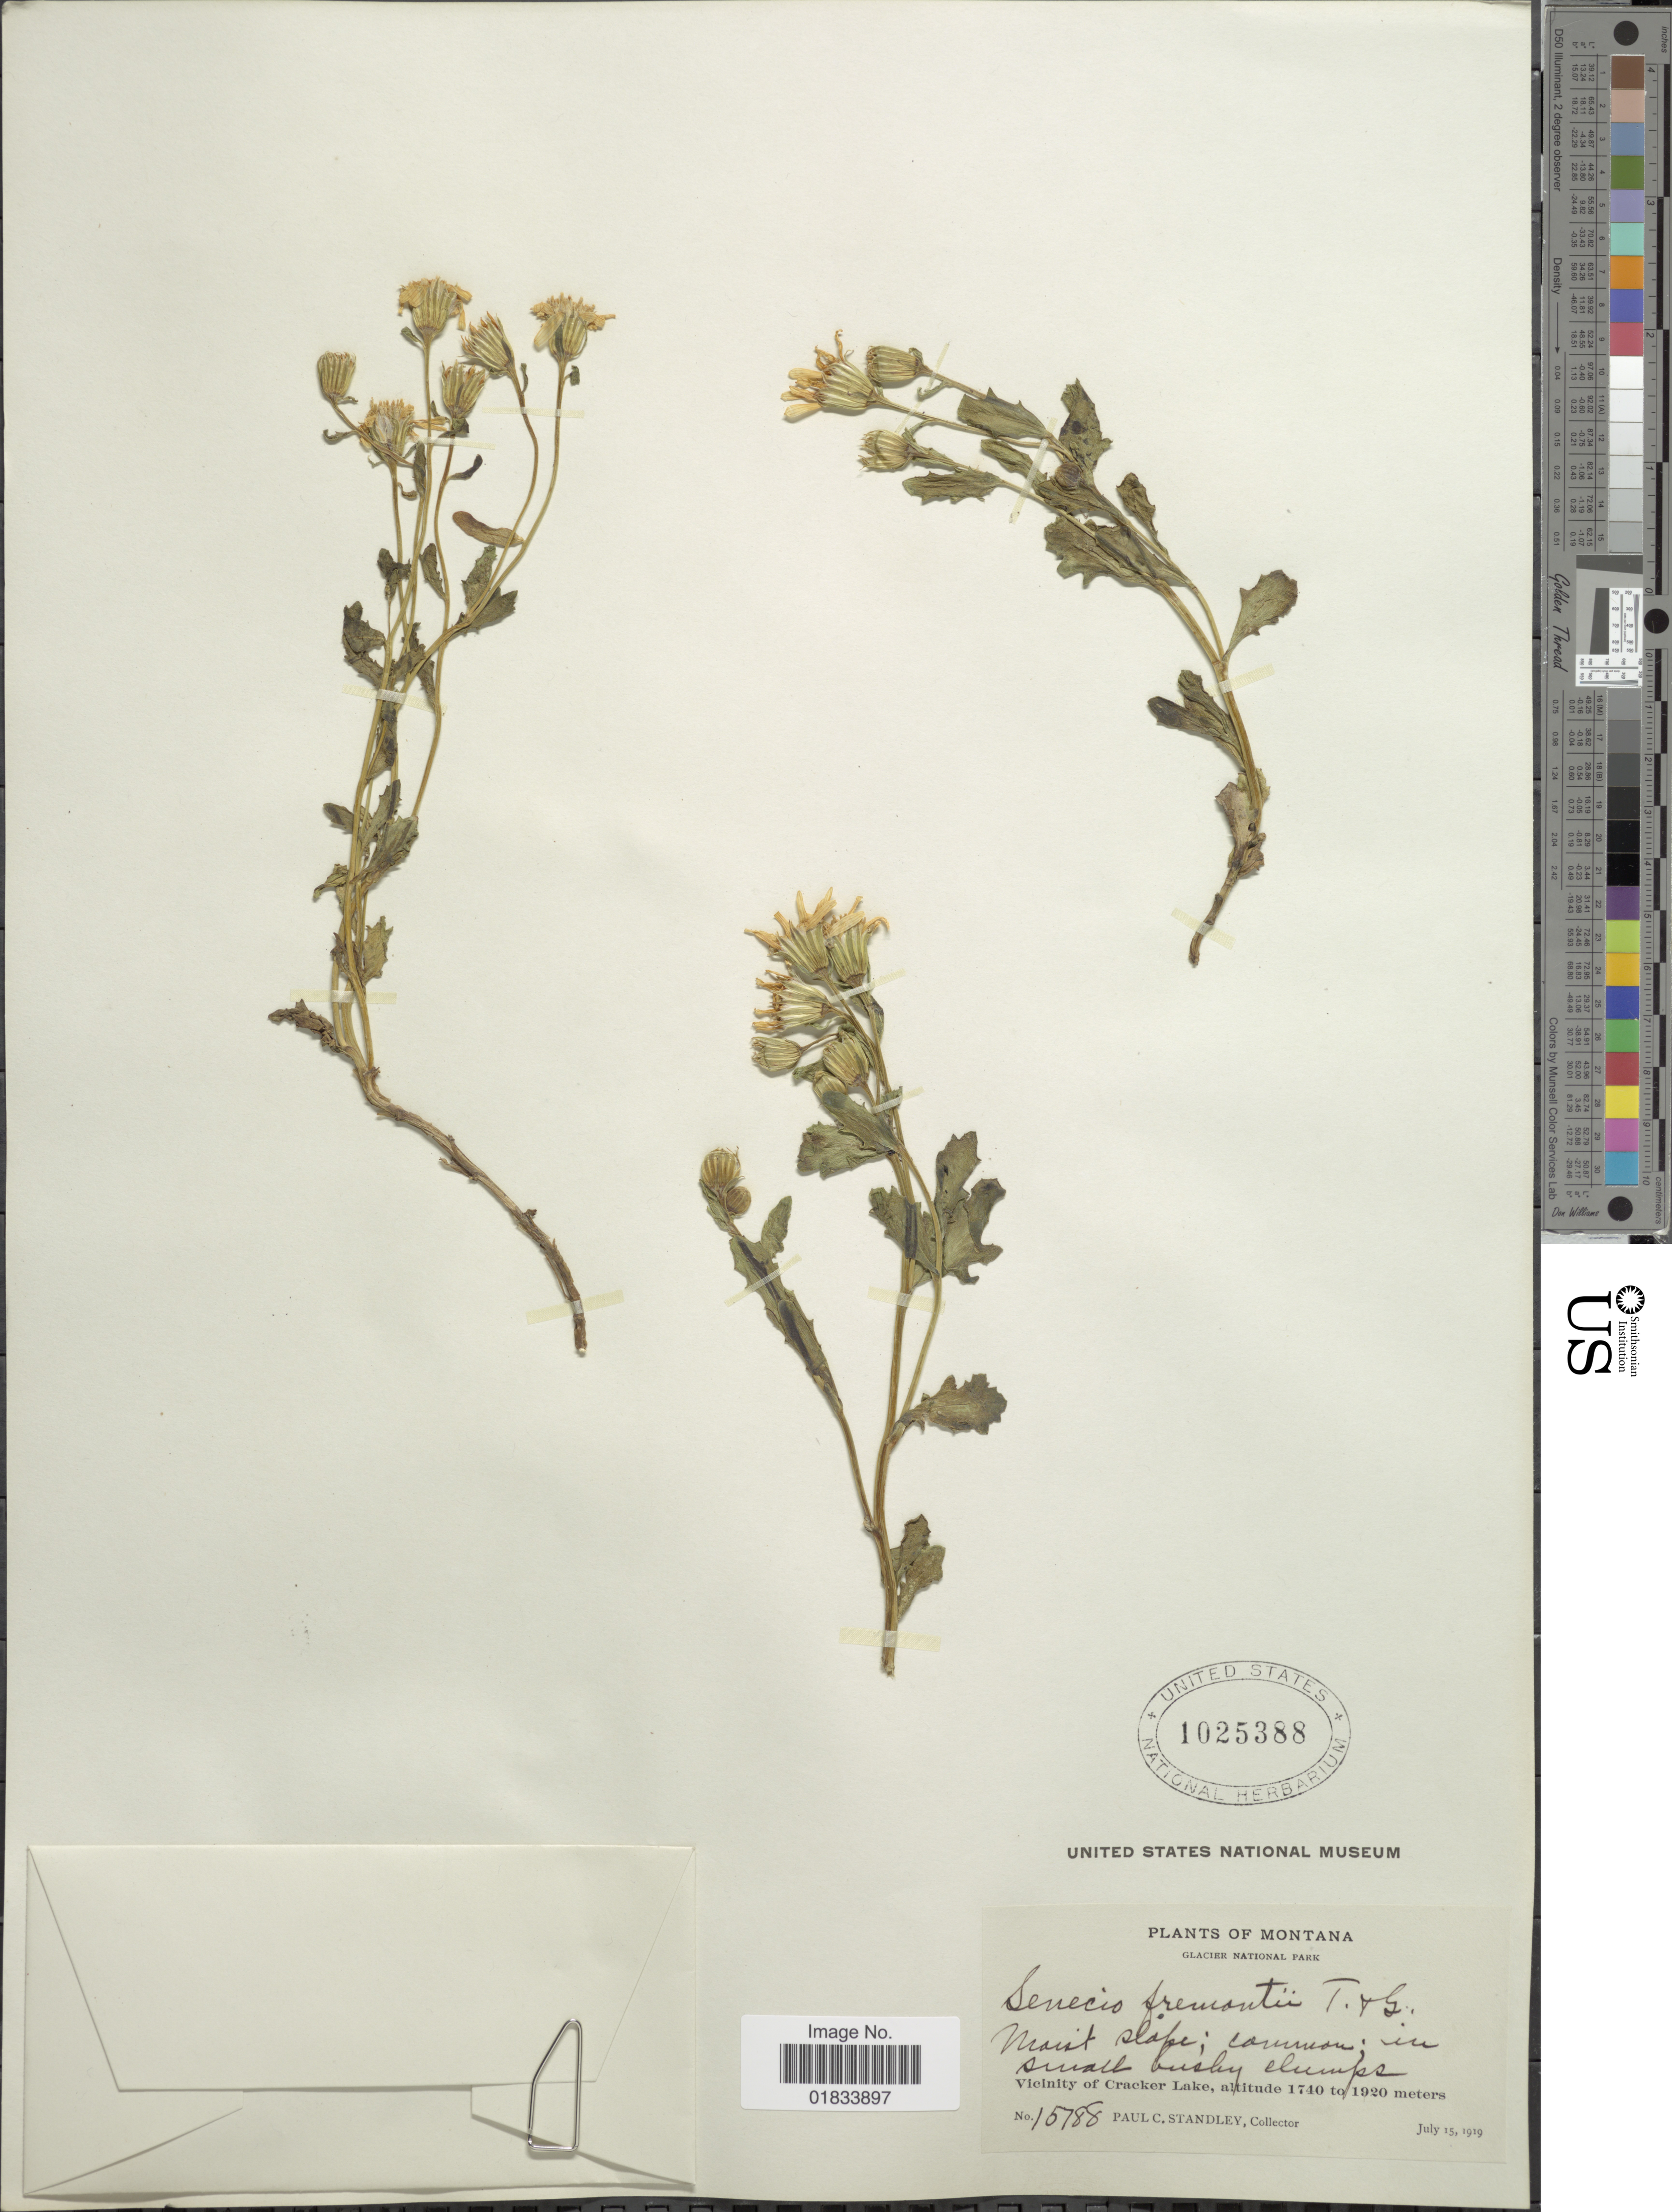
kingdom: Plantae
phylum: Tracheophyta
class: Magnoliopsida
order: Asterales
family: Asteraceae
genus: Senecio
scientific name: Senecio fremontii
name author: Torr. & A. Gray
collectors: P. C. Standley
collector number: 15788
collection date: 1919-07-15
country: United States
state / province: Montana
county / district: Glacier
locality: Glacier National Park, vicinity of Cracker Lake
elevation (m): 1740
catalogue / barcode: US 1025388